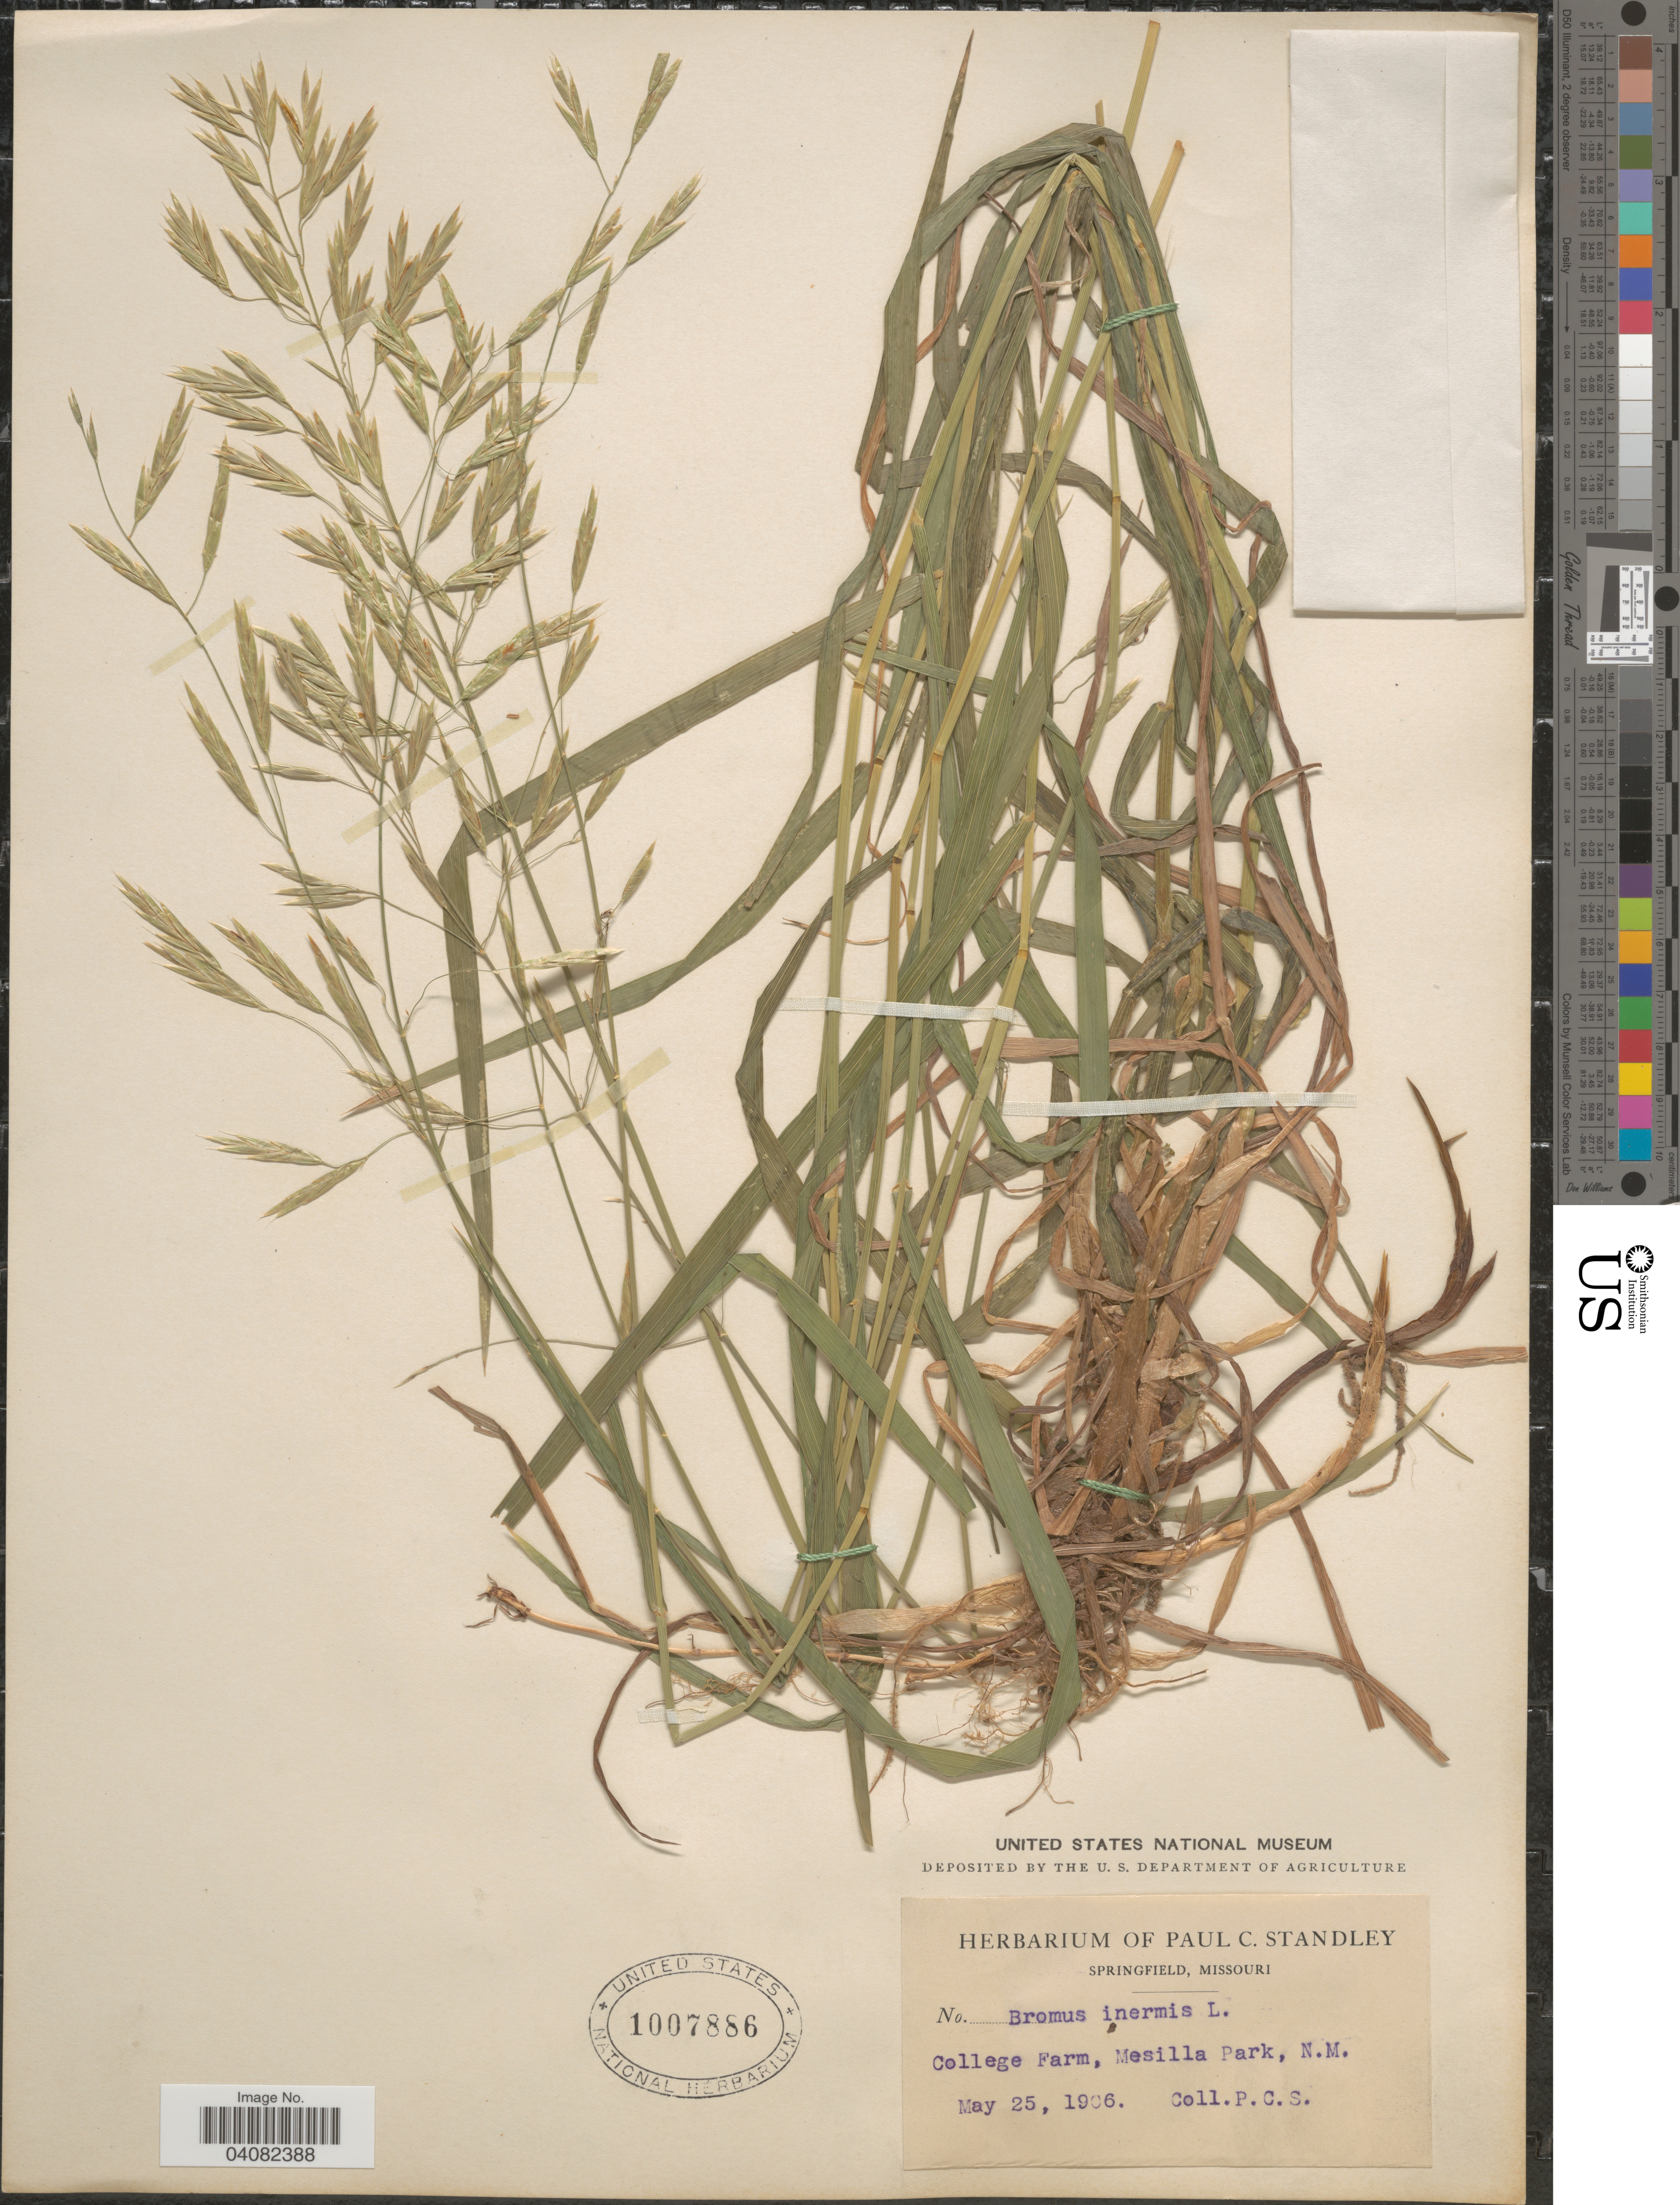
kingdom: Plantae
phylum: Tracheophyta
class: Liliopsida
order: Poales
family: Poaceae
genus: Bromus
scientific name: Bromus inermis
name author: Leyss.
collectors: P. C. Standley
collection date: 1906-05-25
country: United States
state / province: New Mexico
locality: College Farm, Mesilla Park, N.M.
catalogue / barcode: US 1007886